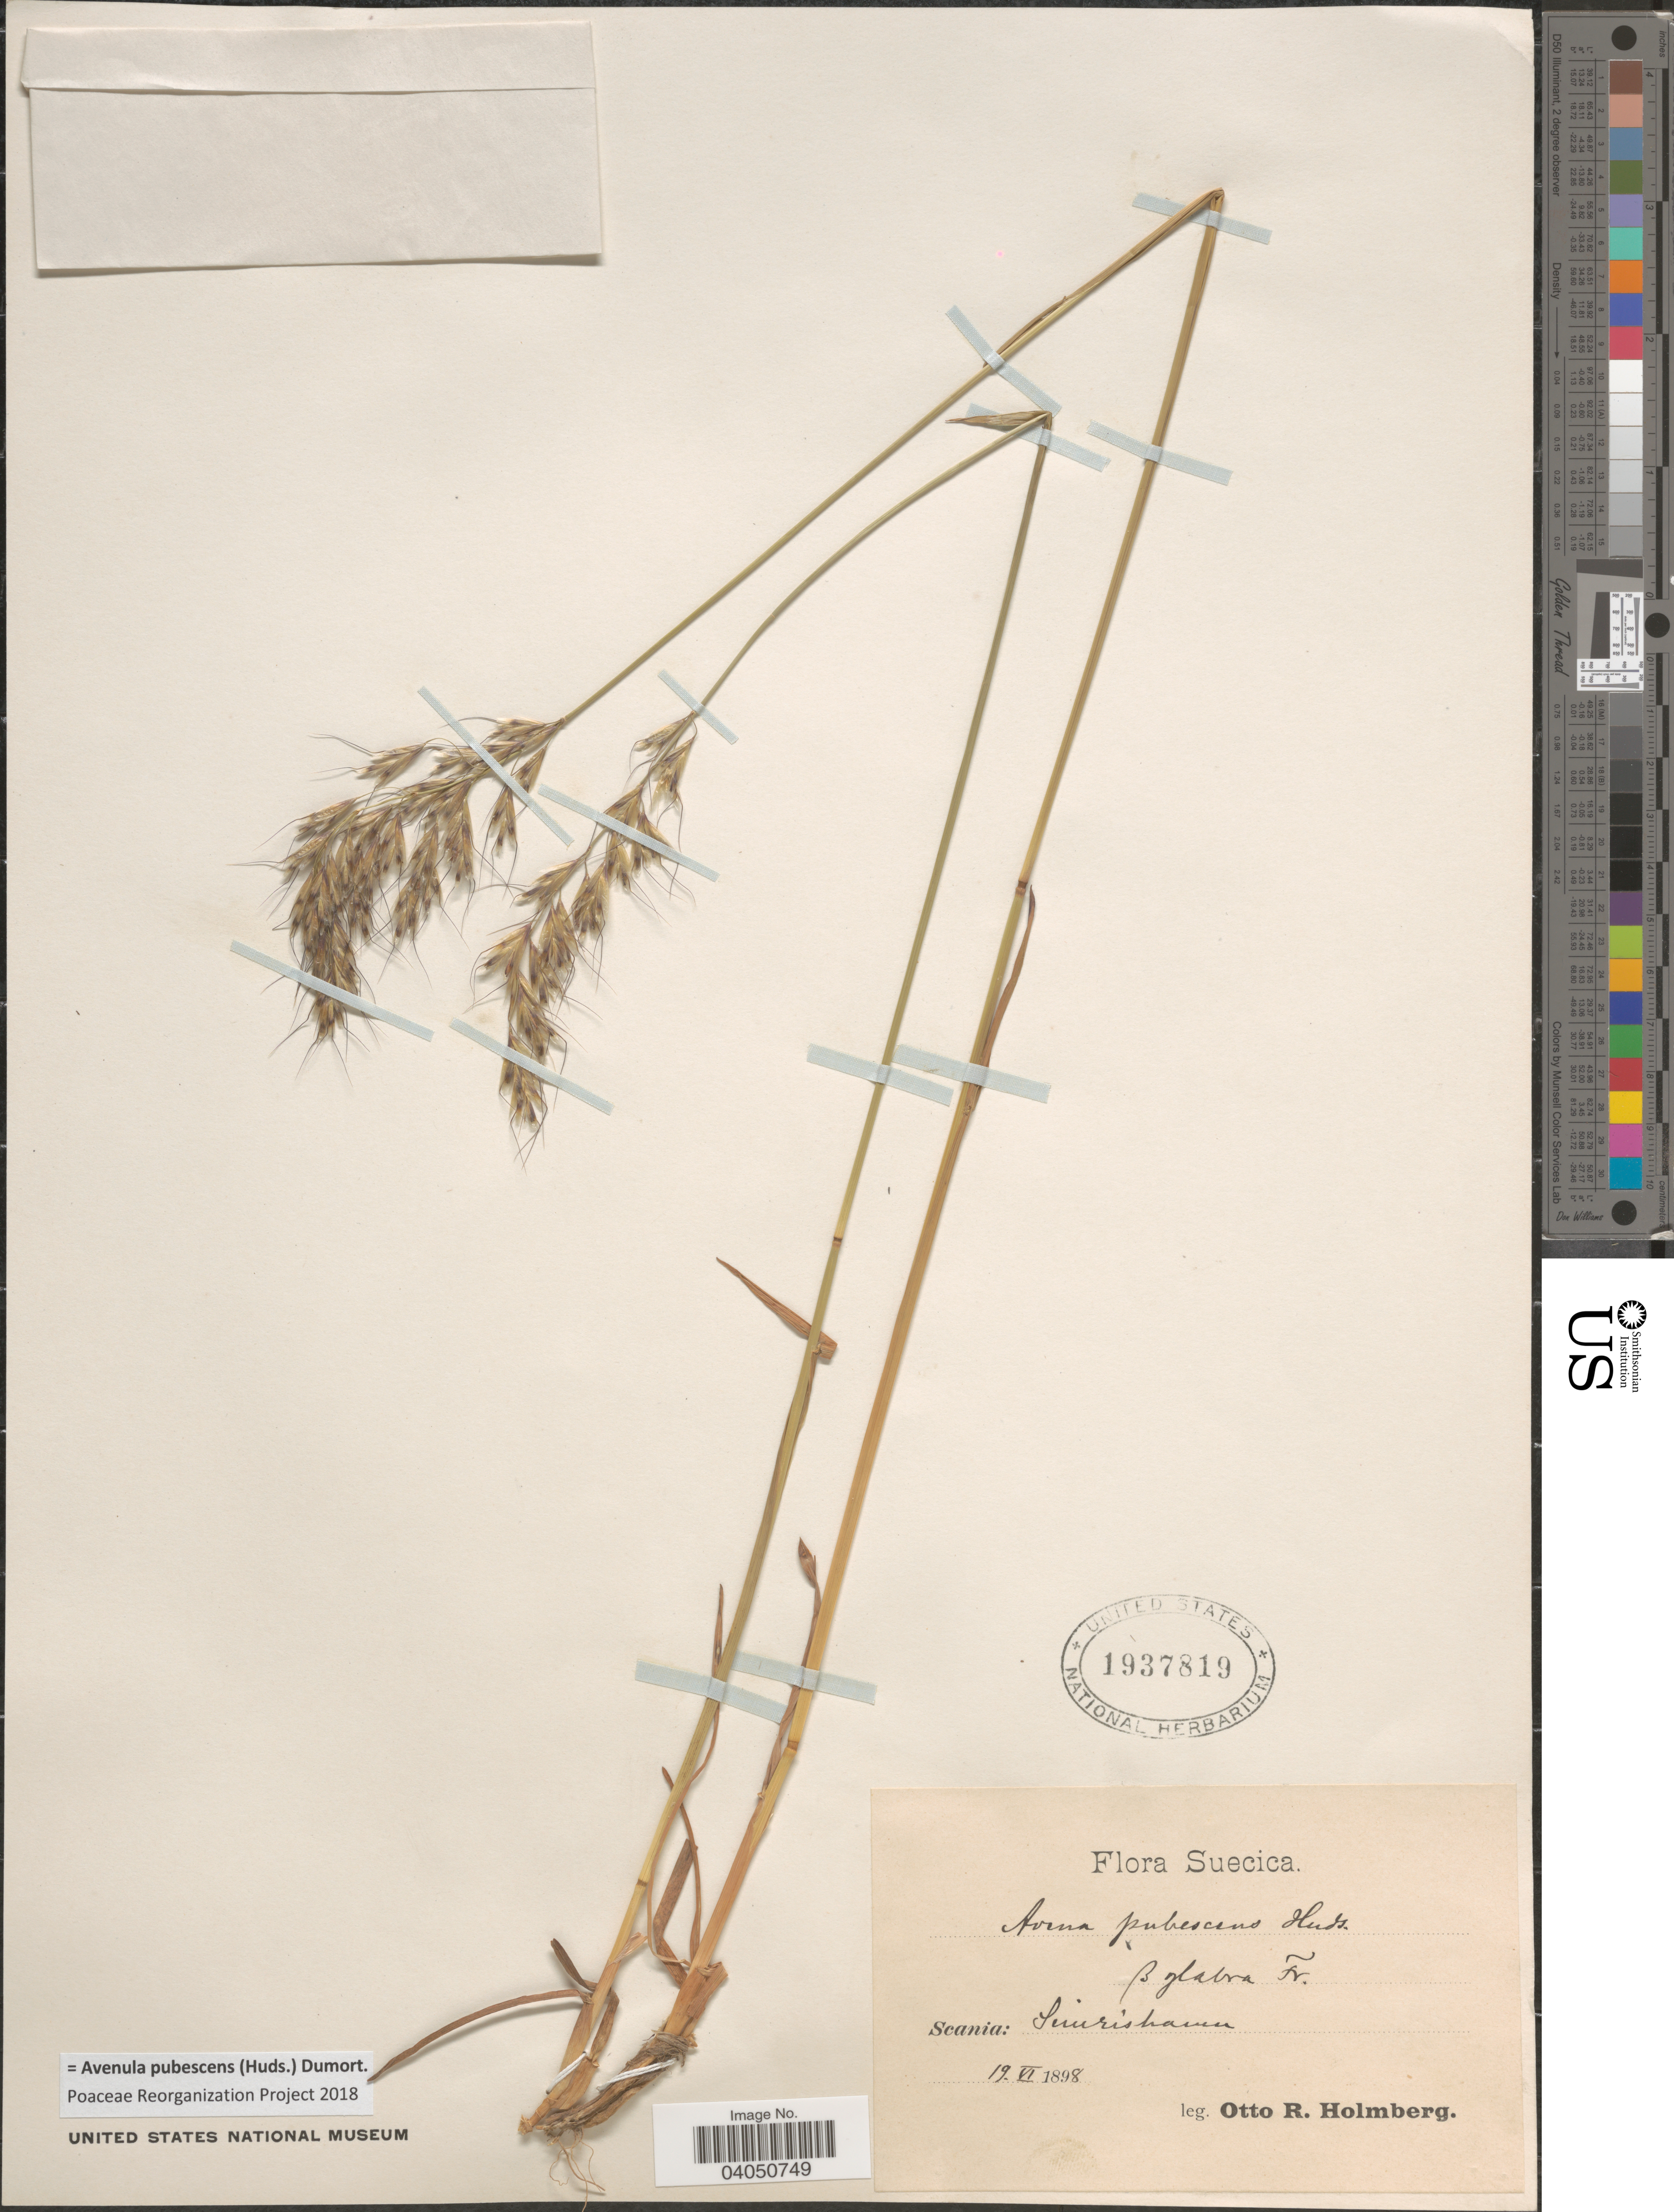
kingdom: Plantae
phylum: Tracheophyta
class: Liliopsida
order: Poales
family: Poaceae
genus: Avenula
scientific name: Avenula pubescens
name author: (Huds.) Dumort.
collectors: O. Holmberg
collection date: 1898-06-19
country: Sweden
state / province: Skåne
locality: Suecica. Scania: Simrishamn.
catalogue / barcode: US 1937819